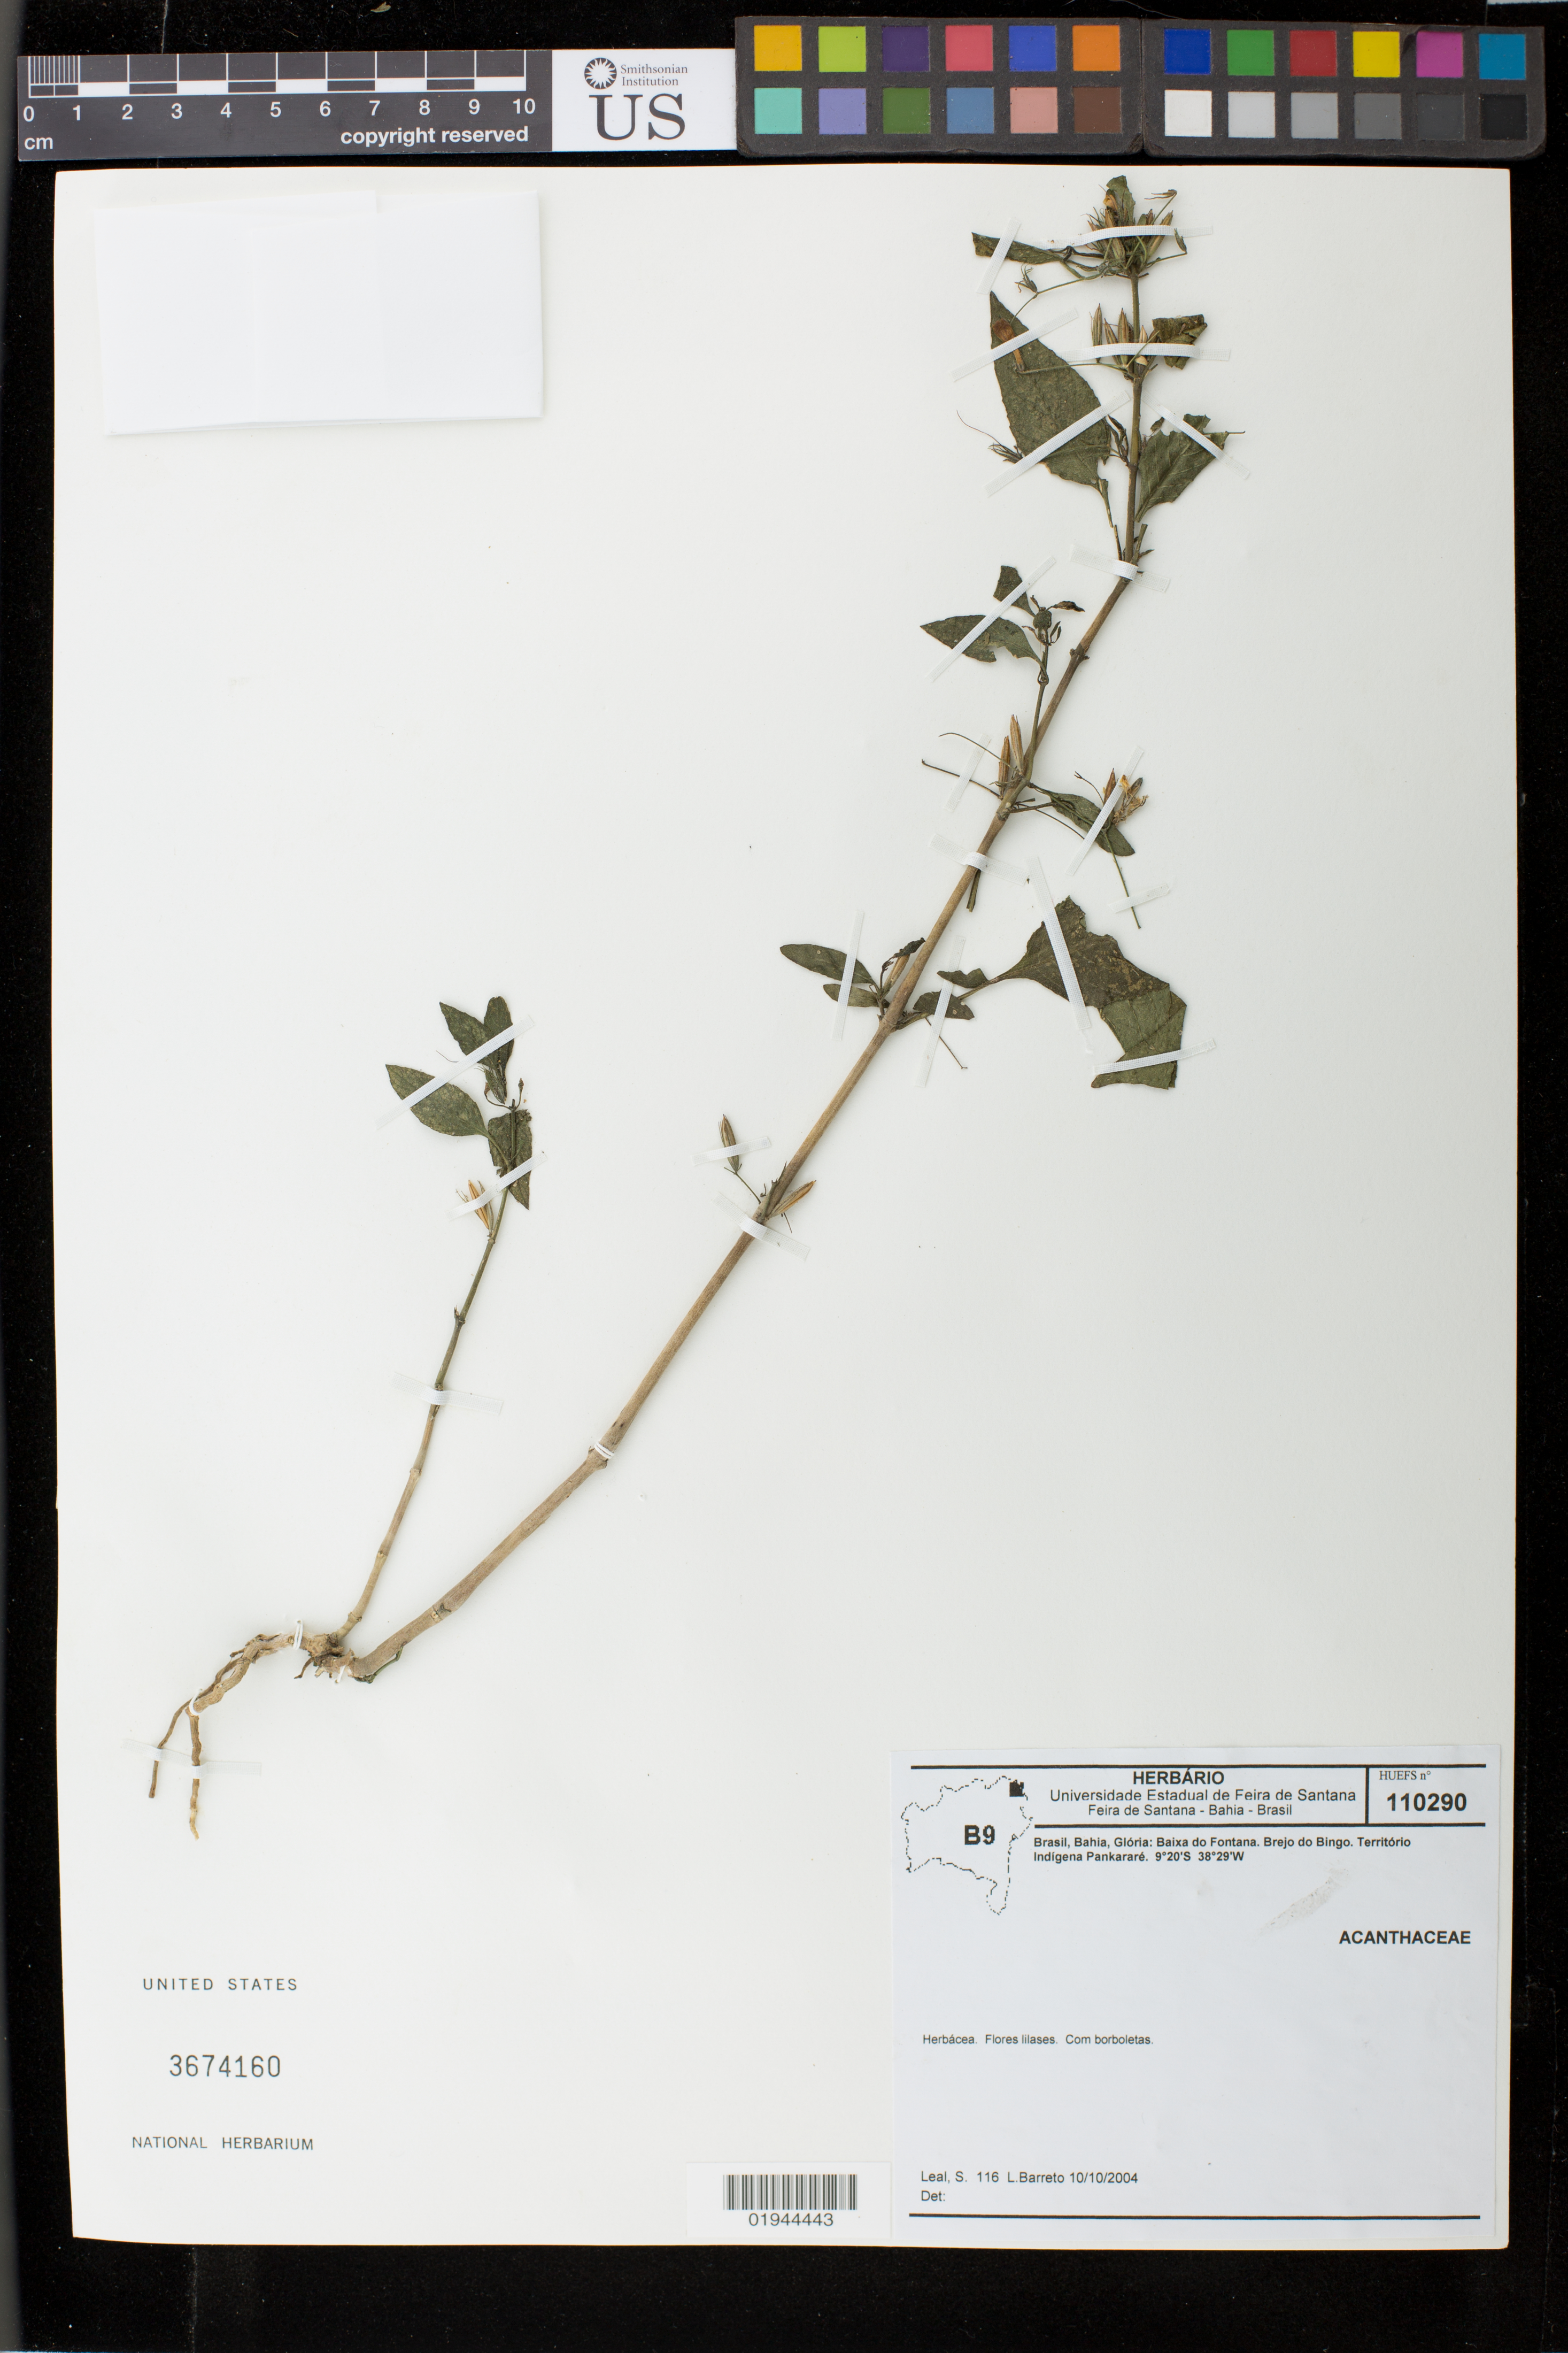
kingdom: Plantae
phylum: Tracheophyta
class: Magnoliopsida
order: Lamiales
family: Acanthaceae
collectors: S. Leal & L. Barreto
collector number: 116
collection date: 2004-10-10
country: Brazil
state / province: Bahia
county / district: Glória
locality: Baixa do Fontana. Brejo do Bingo. Territorio Indigena Pankarare.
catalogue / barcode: US 3674160